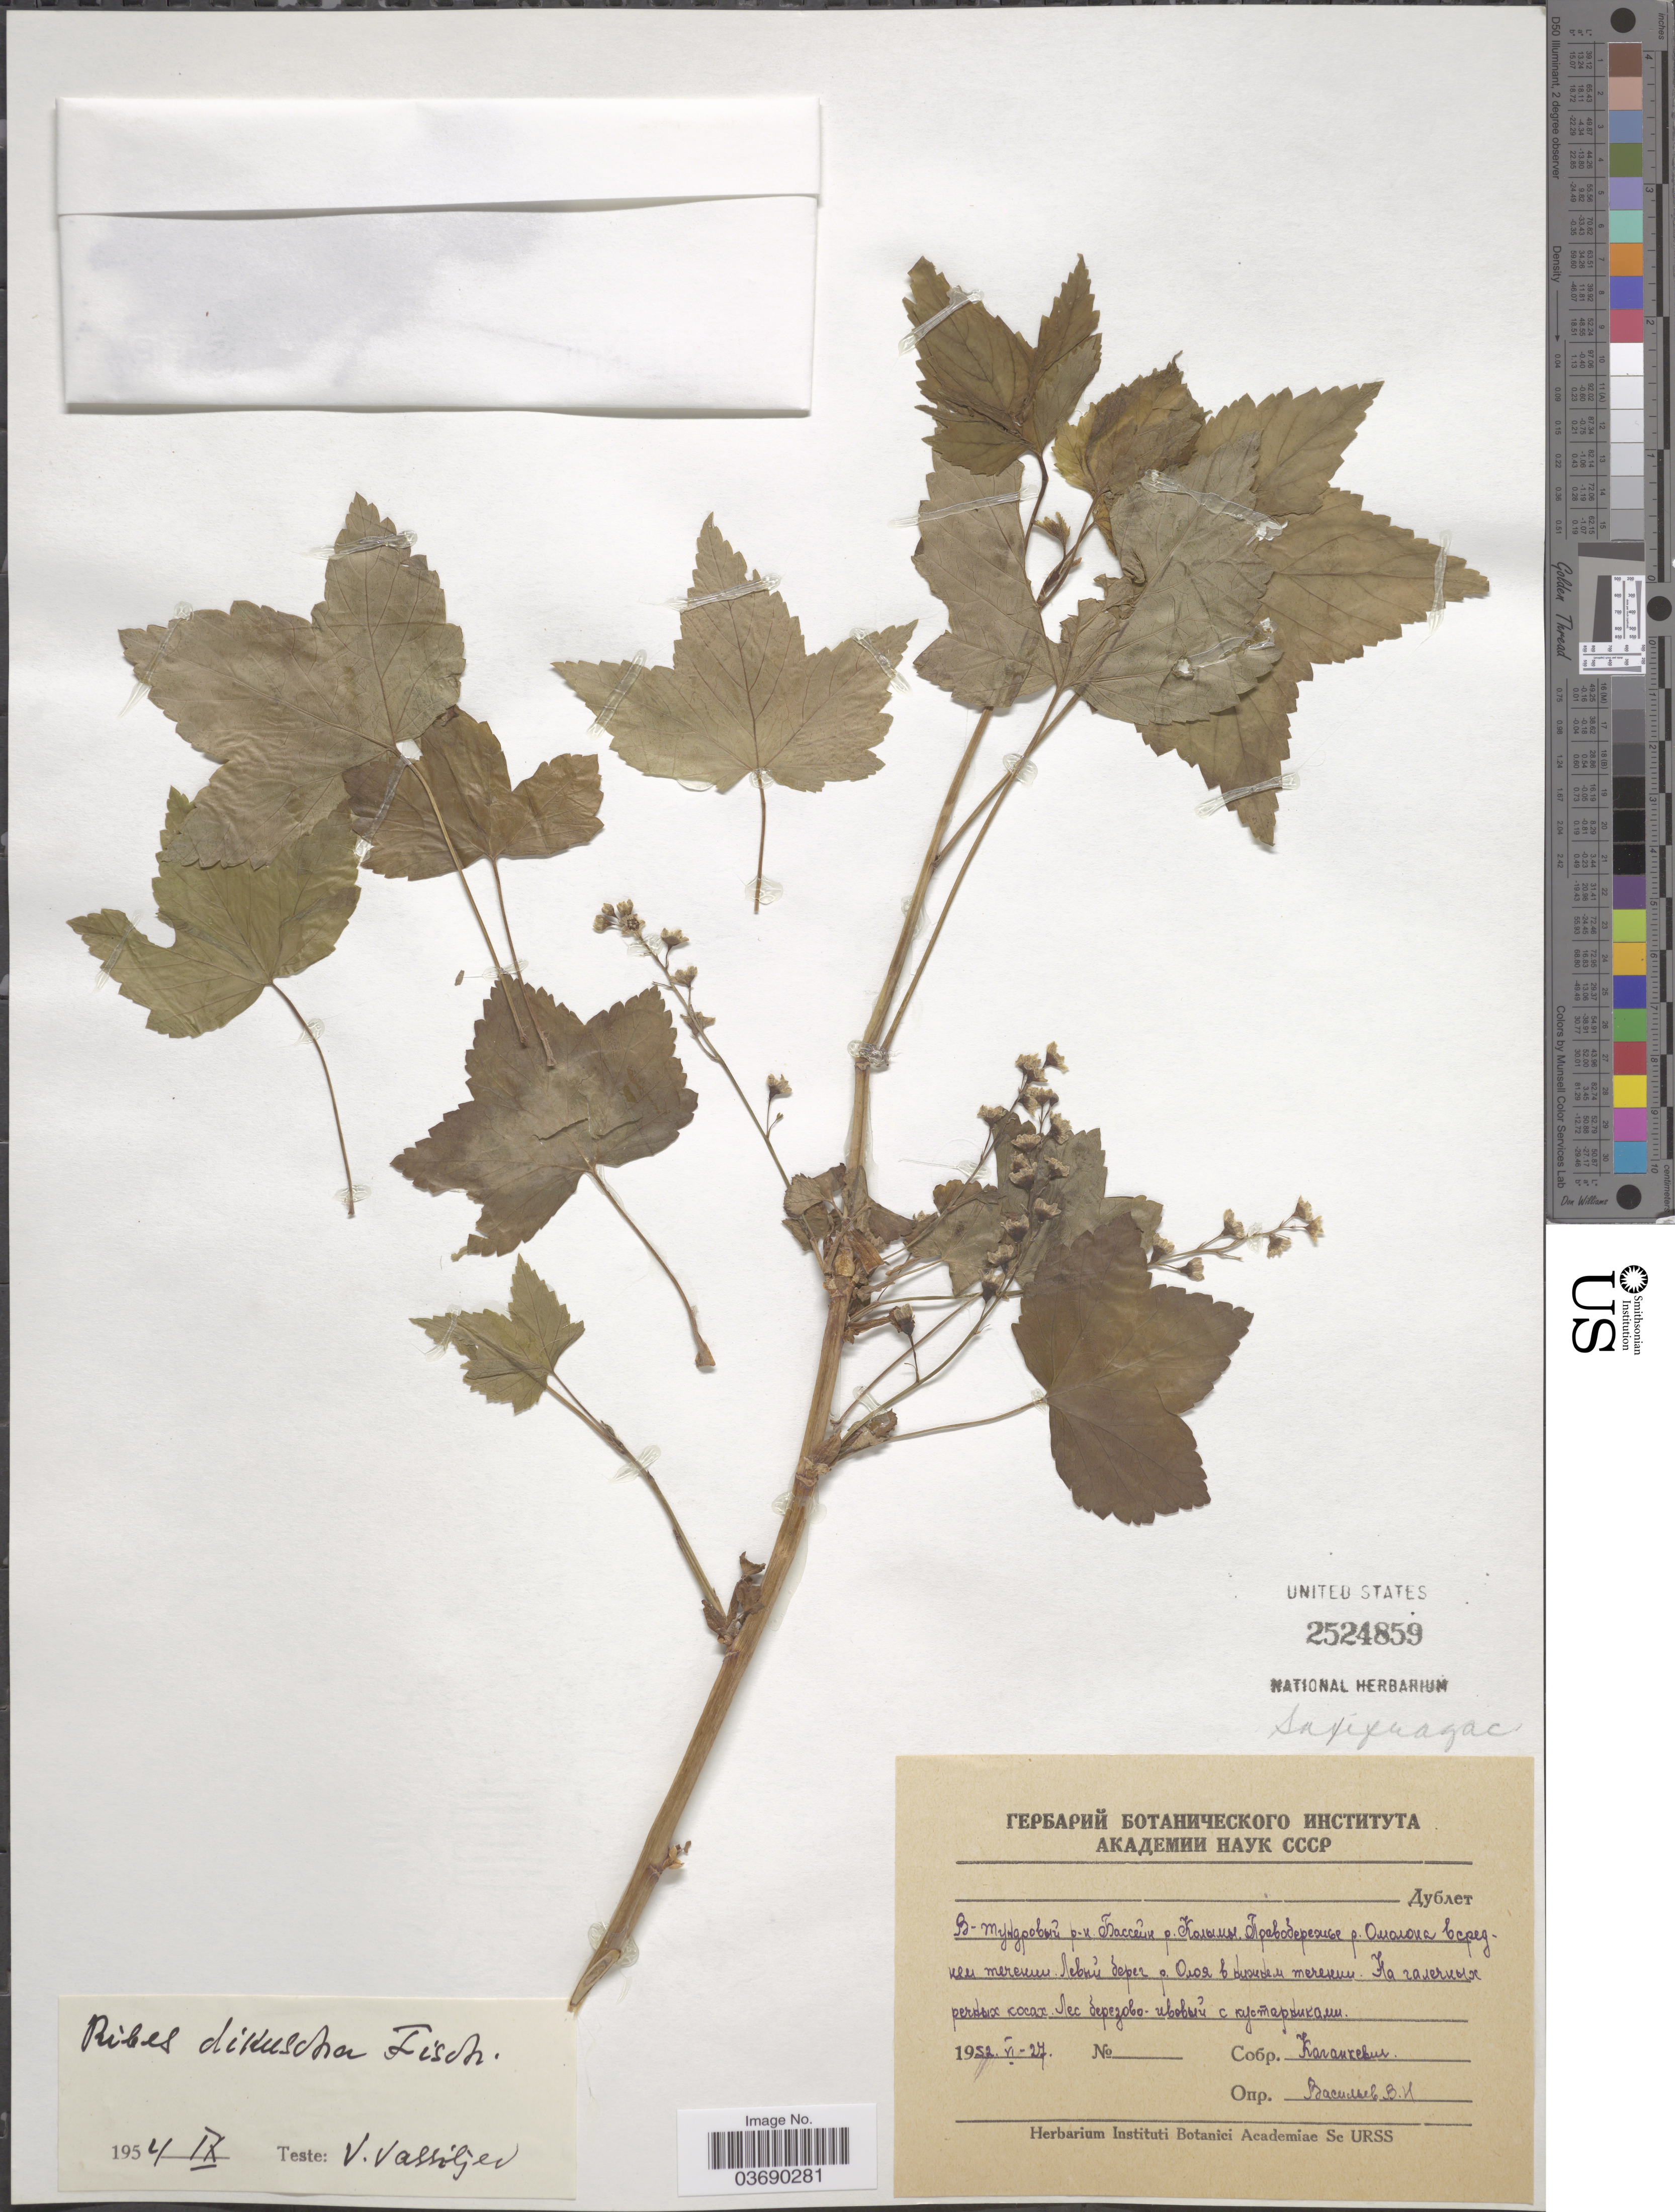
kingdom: Plantae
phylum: Tracheophyta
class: Magnoliopsida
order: Saxifragales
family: Grossulariaceae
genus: Ribes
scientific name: Ribes nigrum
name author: L.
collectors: Kagankevich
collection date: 1952-06-27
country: Russian Federation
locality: Kolyma River, left shore of river Omolon.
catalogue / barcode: US 2524859